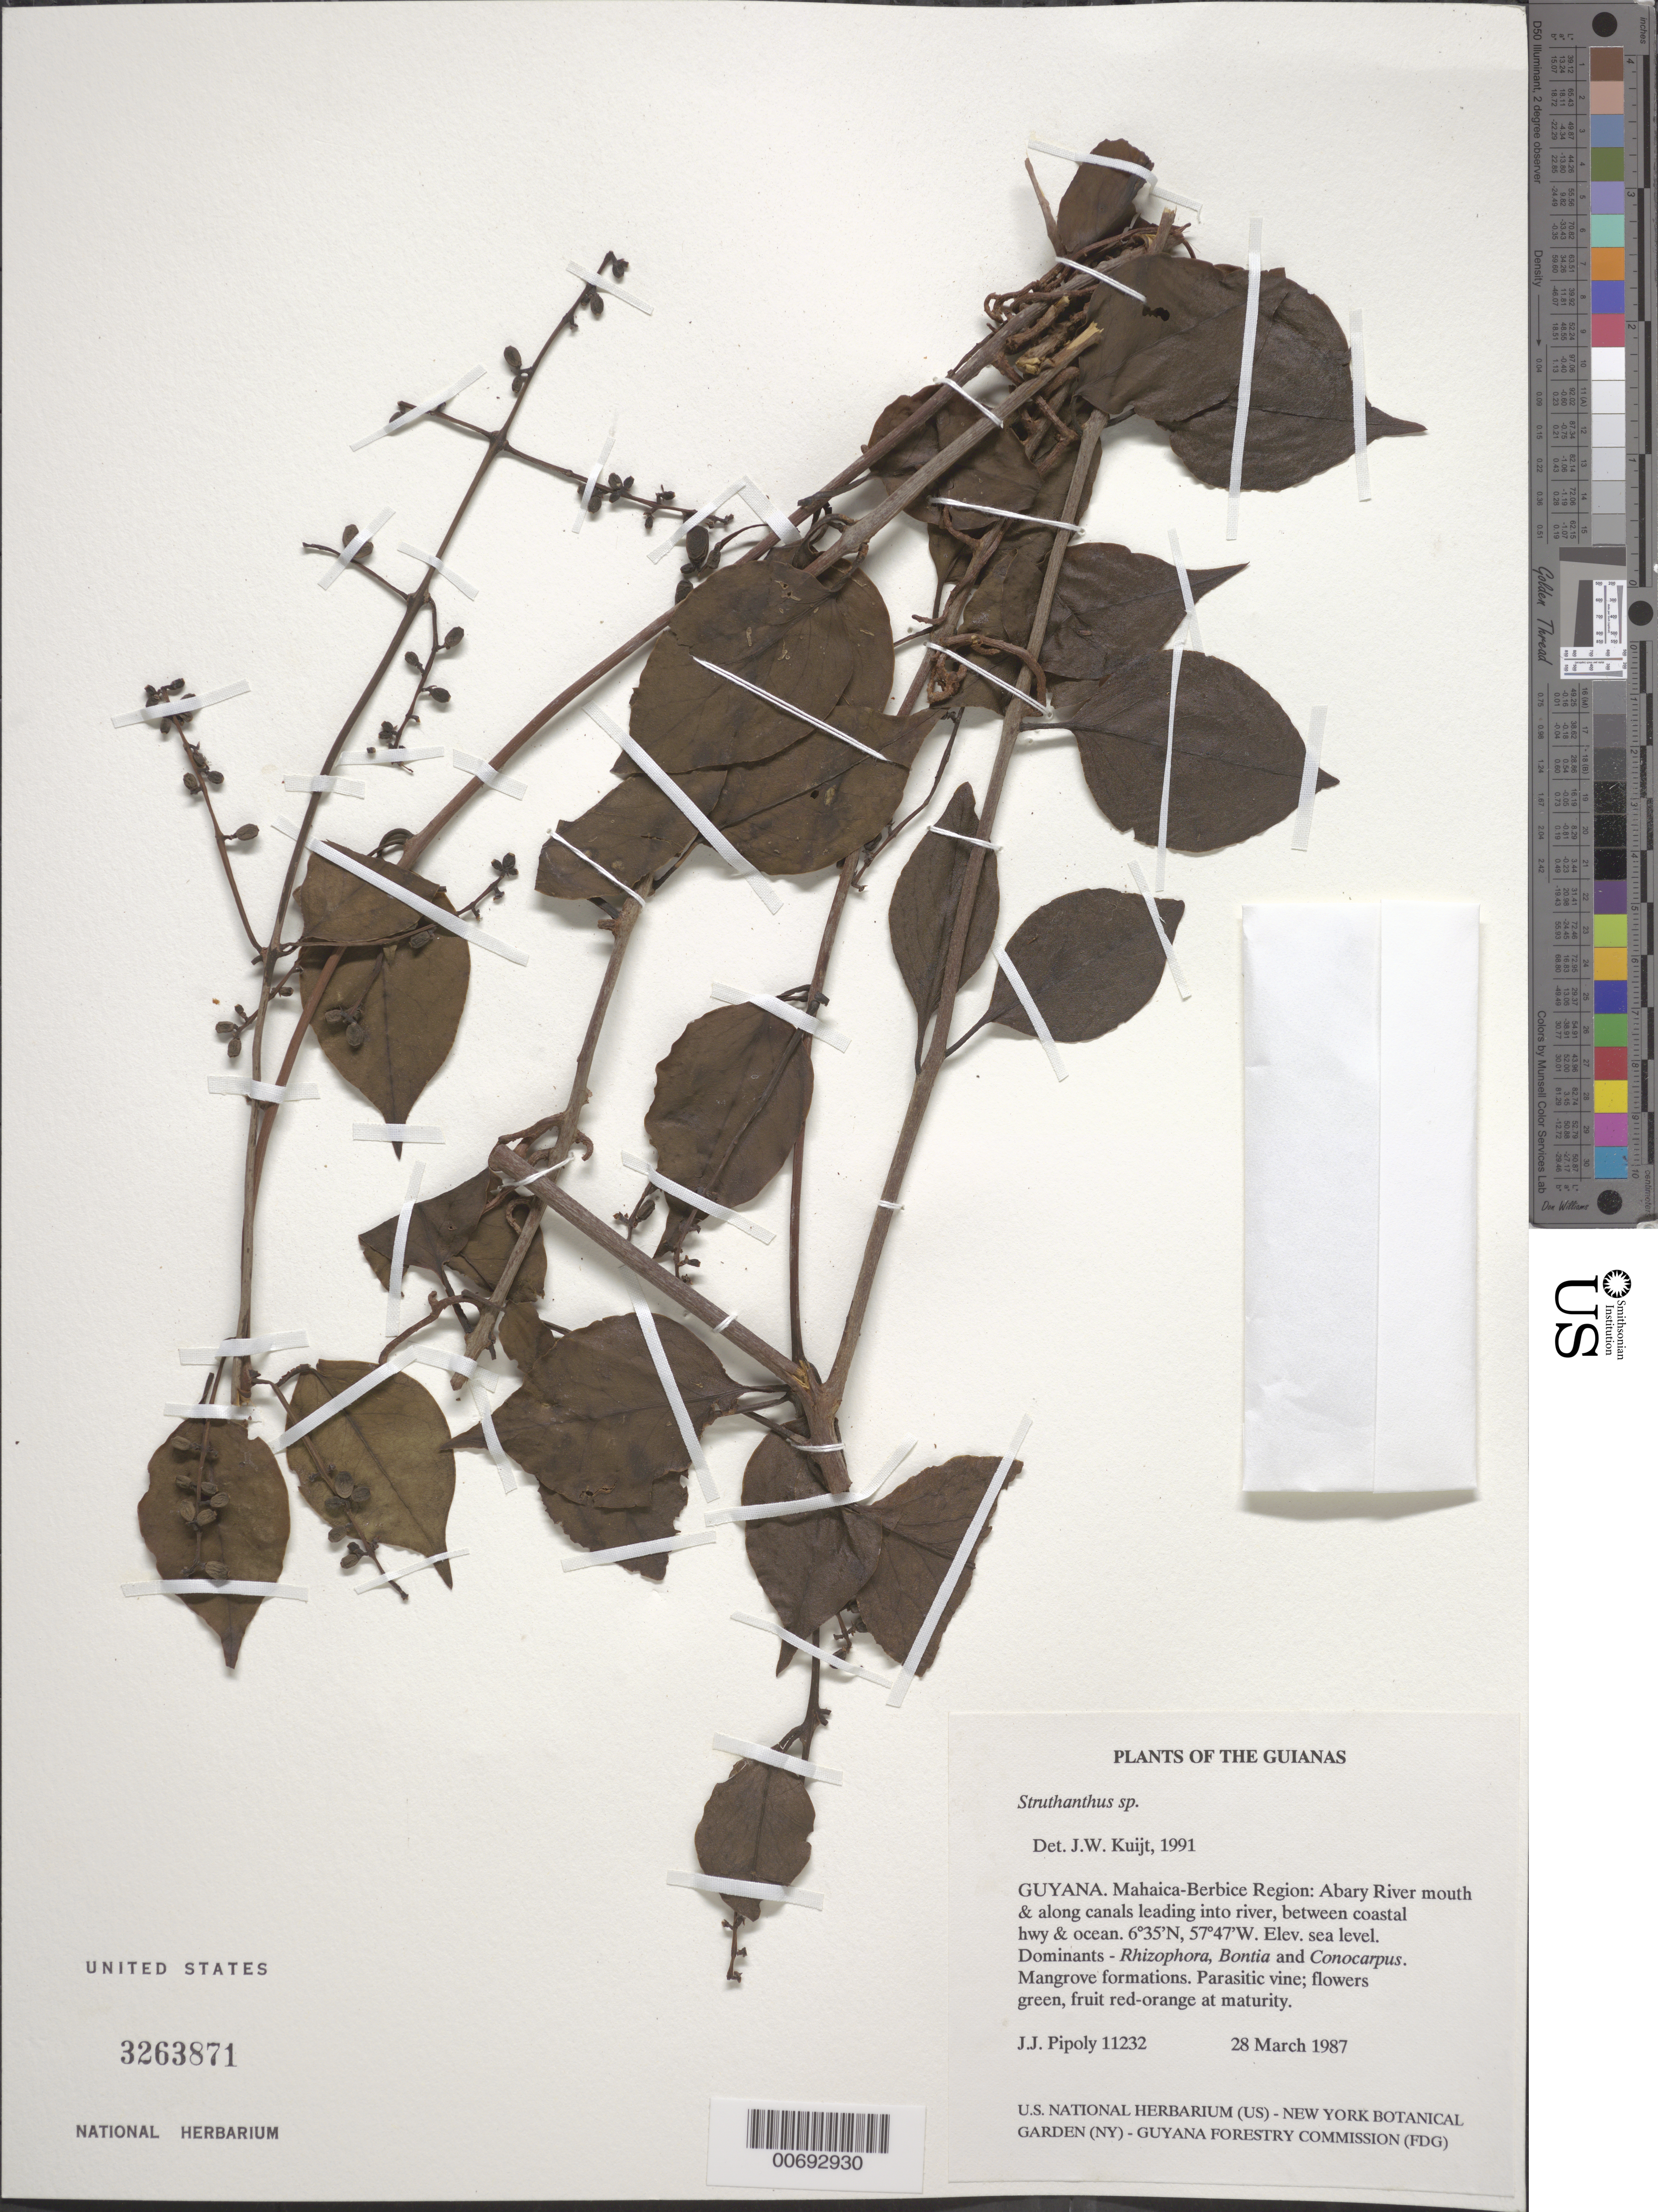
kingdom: Plantae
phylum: Tracheophyta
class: Magnoliopsida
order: Santalales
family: Loranthaceae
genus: Struthanthus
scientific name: Struthanthus sp.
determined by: Kuijt, Job, (CANADA)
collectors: J. J. Pipoly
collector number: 11232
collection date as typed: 28 March 1987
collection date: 1987-03-28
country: Guyana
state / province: Mahaica-Berbice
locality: Abary River mouth & along canals leading into river, between coastal hwy & ocean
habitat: Mangrove formations. Dominants: Rhizophora, Avicennia, and Conocarpus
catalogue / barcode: US 3263871